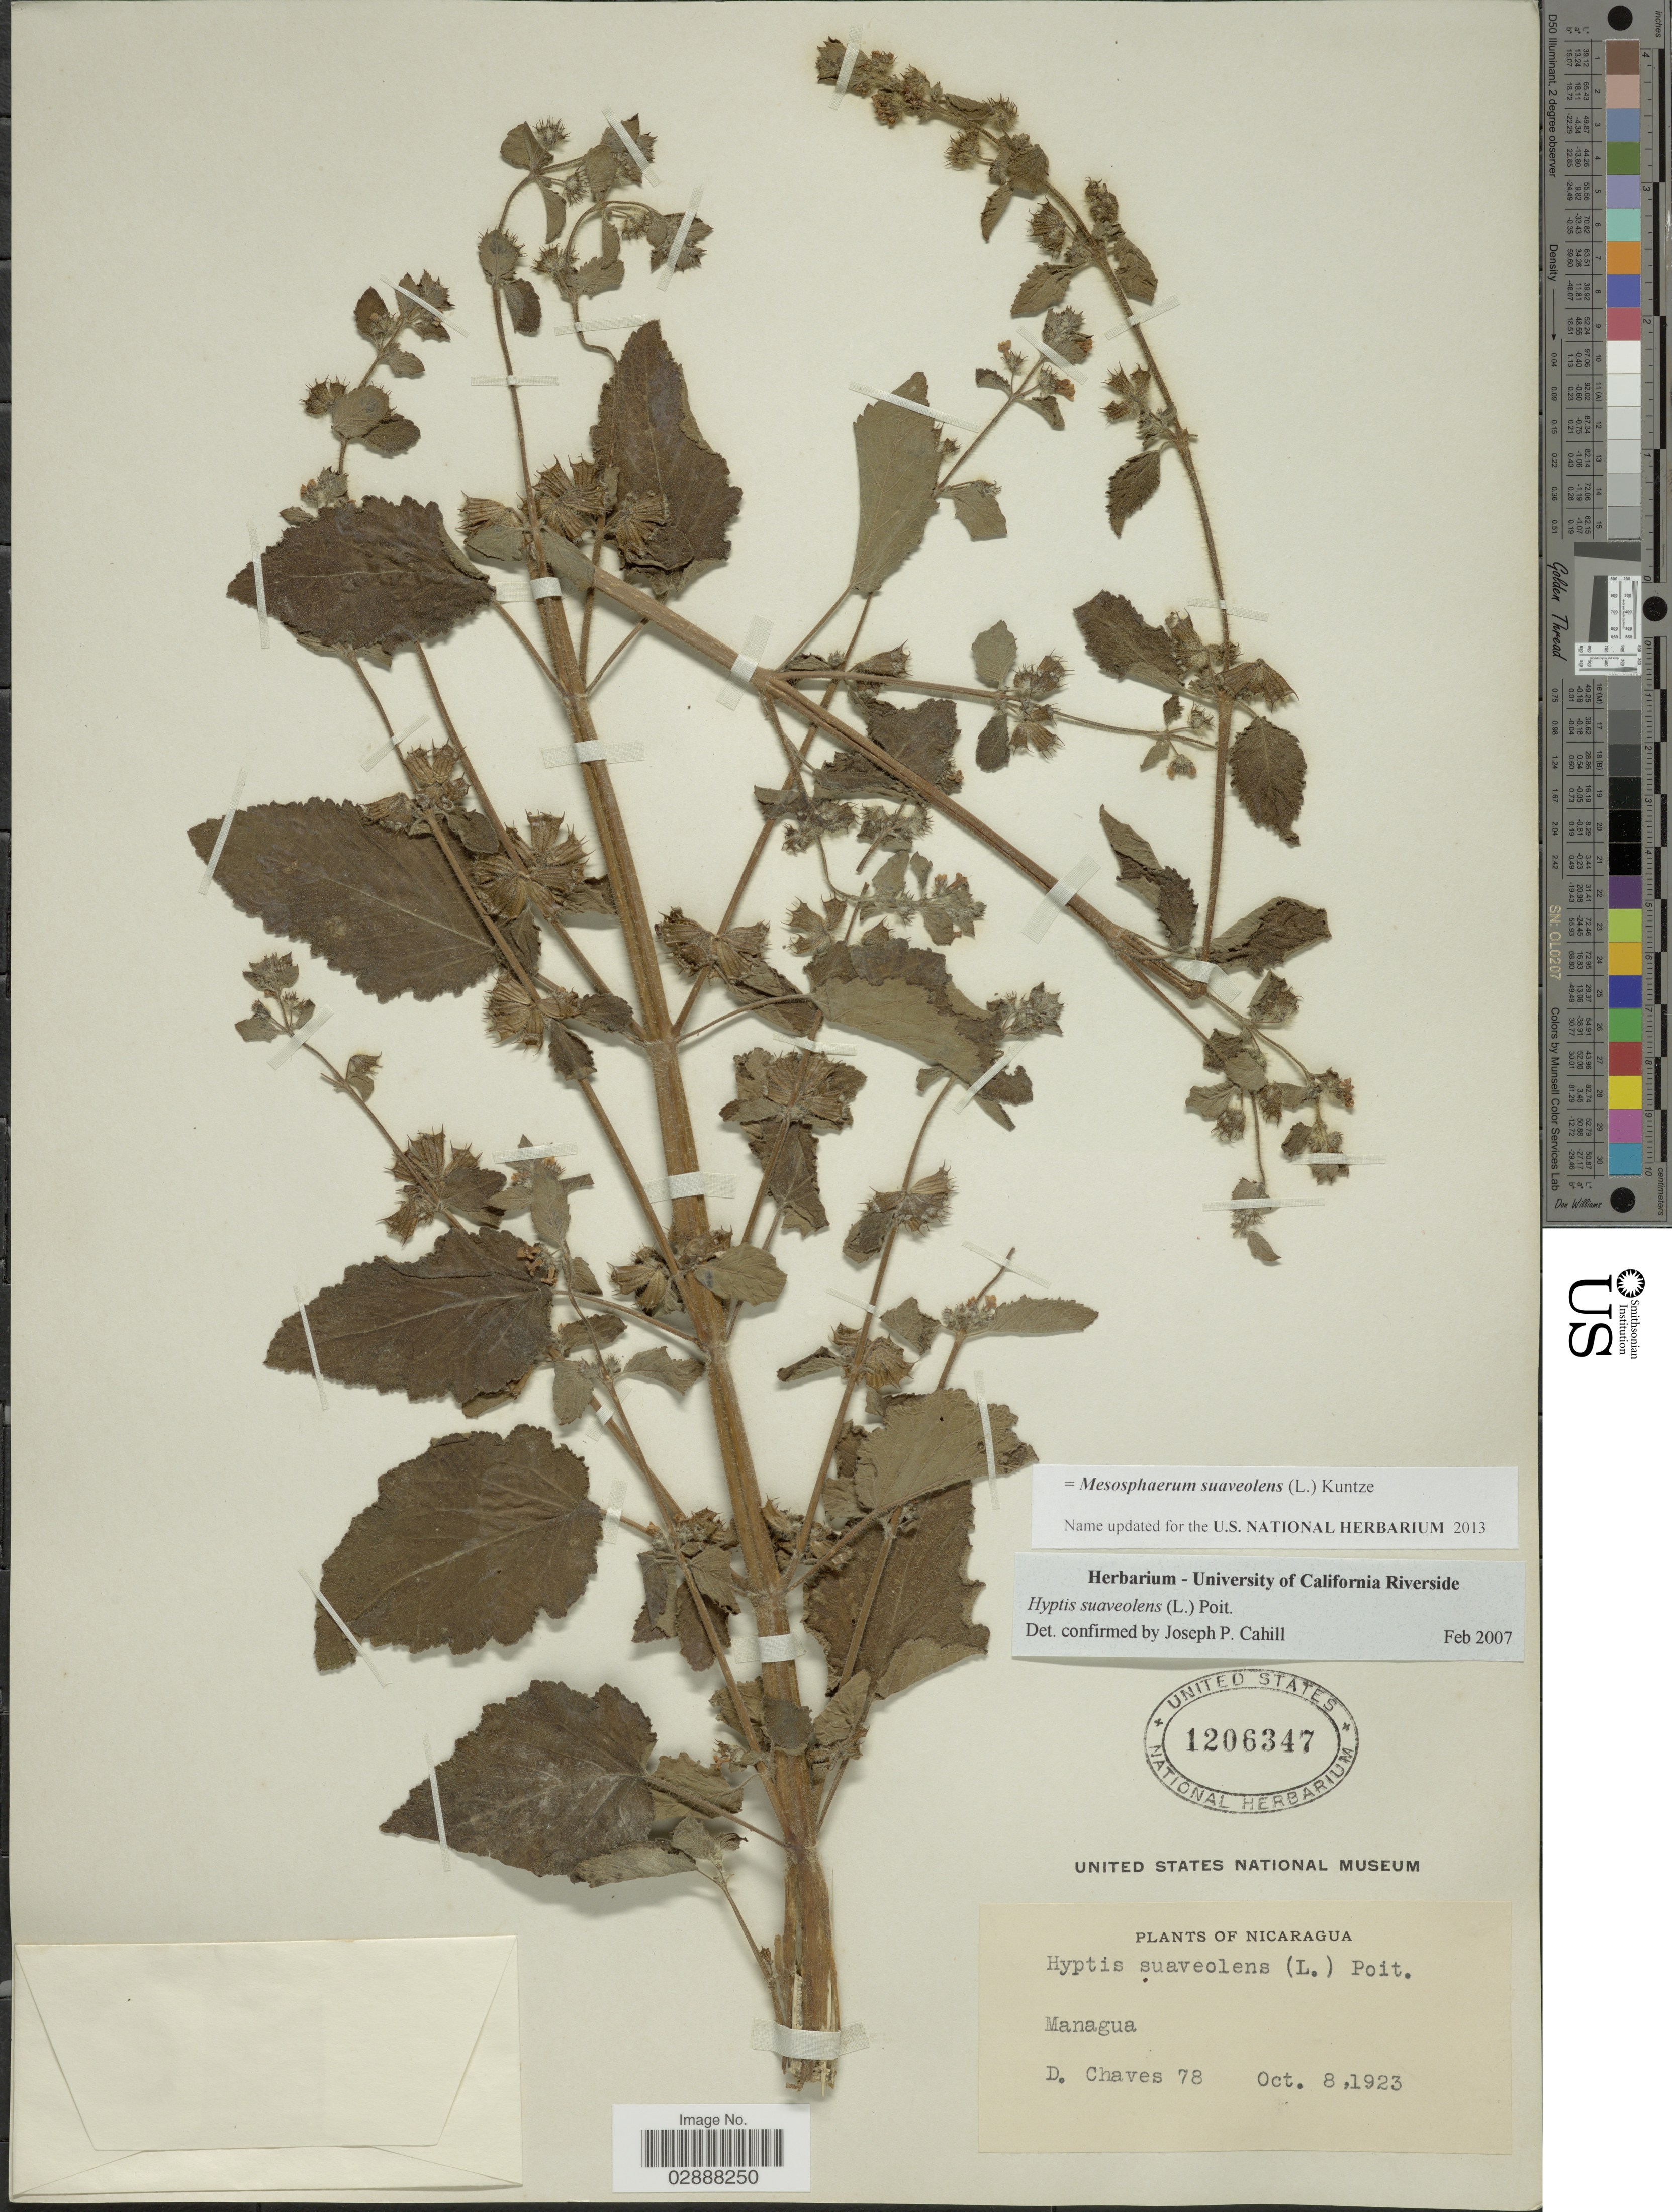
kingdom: Plantae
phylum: Tracheophyta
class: Magnoliopsida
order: Lamiales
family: Lamiaceae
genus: Mesosphaerum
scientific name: Mesosphaerum suaveolens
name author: (L.) Kuntze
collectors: D. Chaves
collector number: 78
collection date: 1923-10-08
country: Nicaragua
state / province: Managua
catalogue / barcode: US 1206347